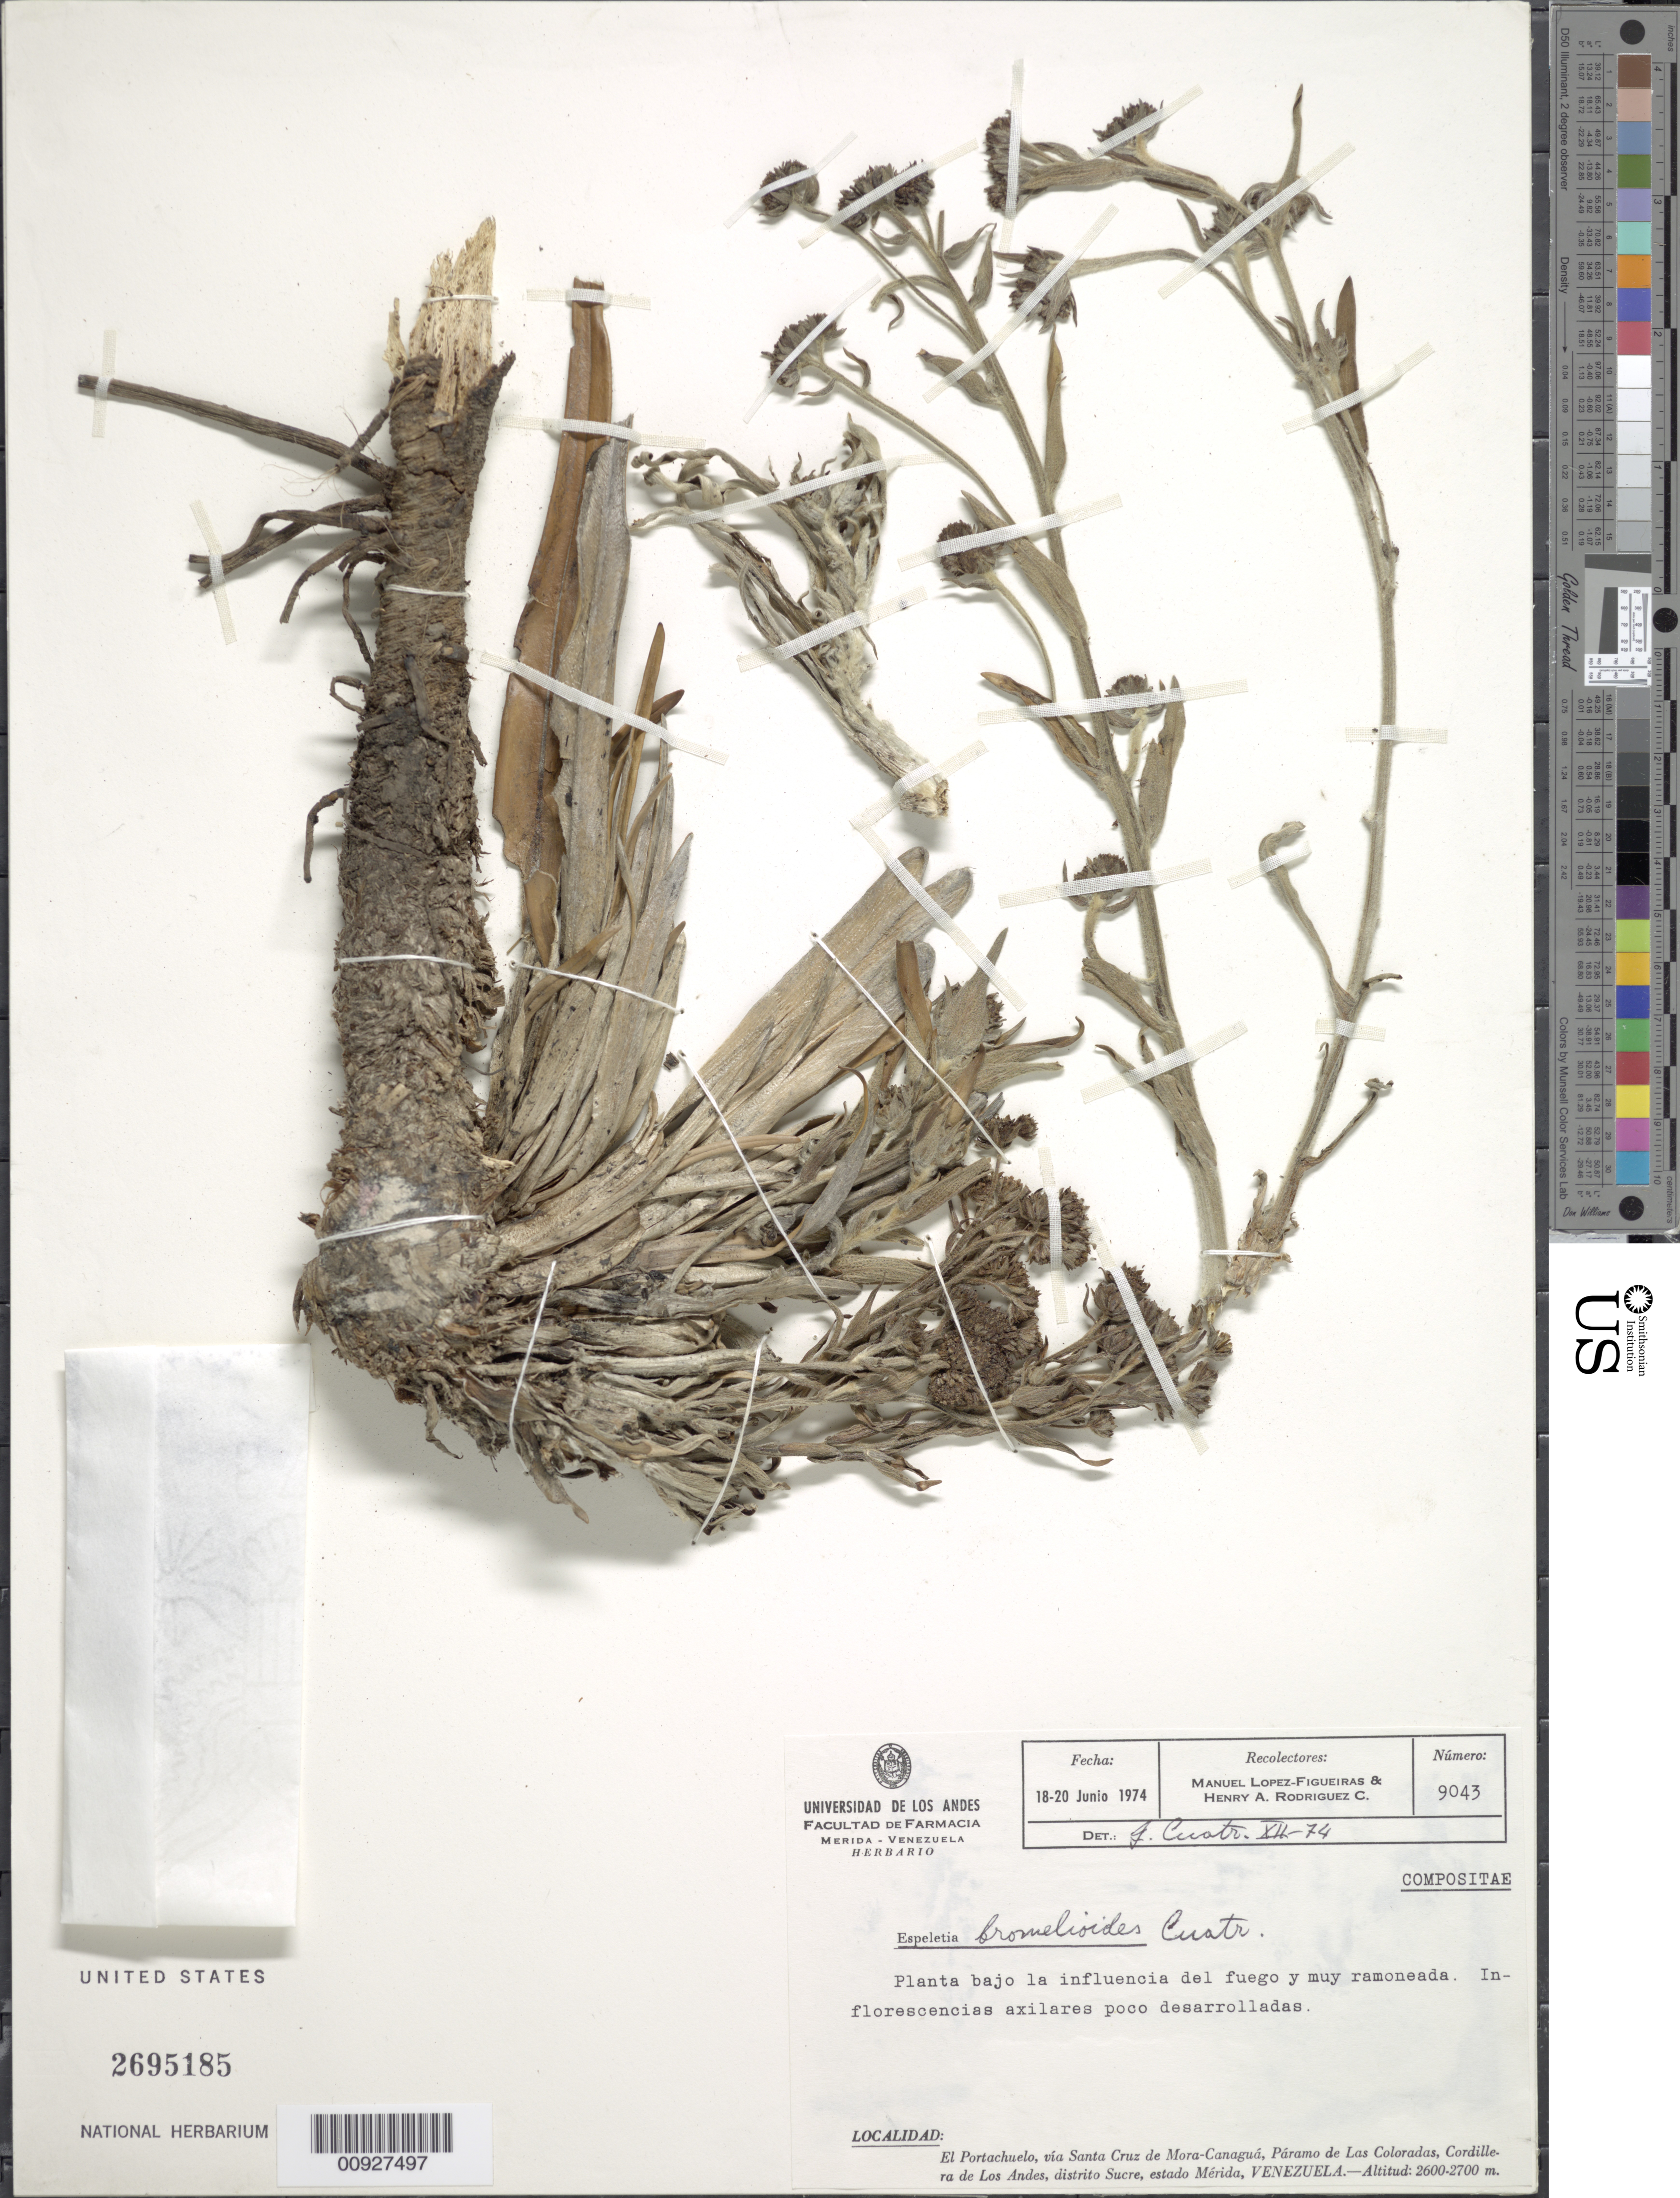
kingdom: Plantae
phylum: Tracheophyta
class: Magnoliopsida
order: Asterales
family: Asteraceae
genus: Ruilopezia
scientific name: Ruilopezia bromelioides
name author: (Cuatrec.) Cuatrec.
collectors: M. López Figueiras & H. A. Rodriguez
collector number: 9043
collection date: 1972-06-20/1974-06-18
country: Venezuela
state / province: Mérida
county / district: Sucre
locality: Páramo de Las Coloradas. El Portachuelo, vía Santa Cruz de Mora-Canaguá, páramo de Las Coloradas, Cordillera de los Andes.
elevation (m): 2600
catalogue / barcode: US 2695185